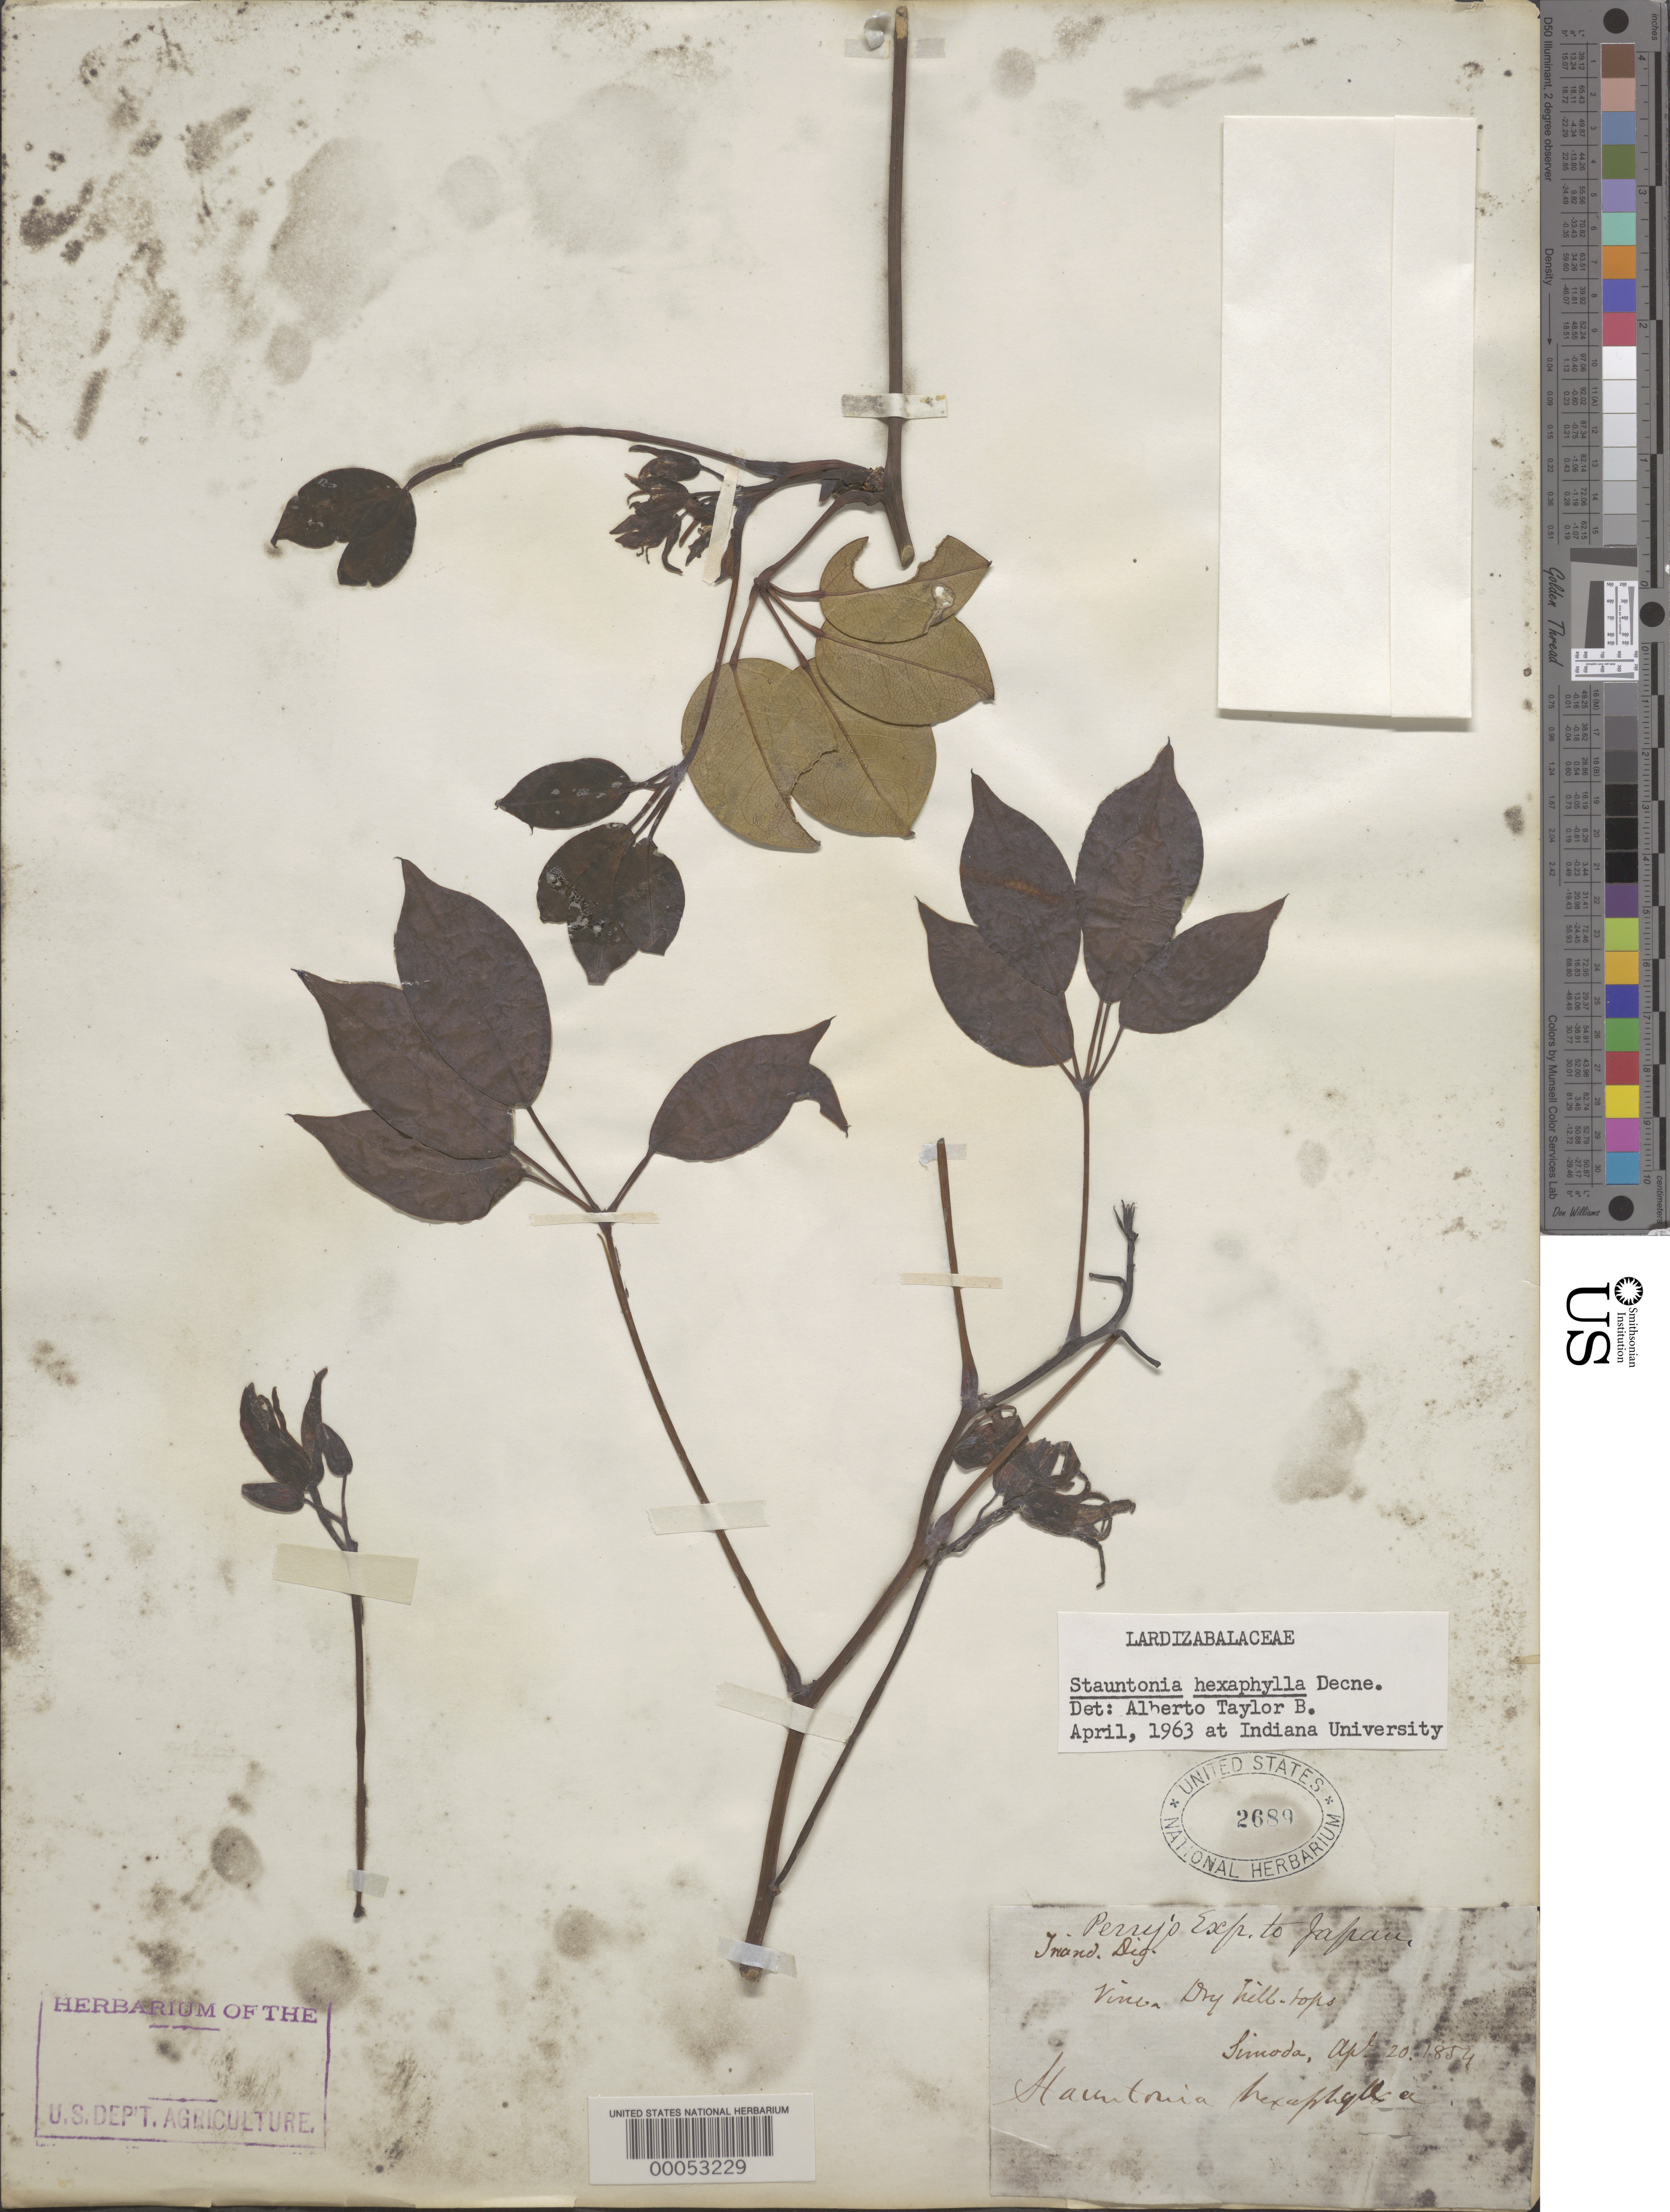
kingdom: Plantae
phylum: Tracheophyta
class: Magnoliopsida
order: Ranunculales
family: Lardizabalaceae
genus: Stauntonia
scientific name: Stauntonia hexaphylla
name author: Decne.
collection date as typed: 20 Apr 1854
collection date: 1854-04-20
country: Japan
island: Honshu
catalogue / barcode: US 2689